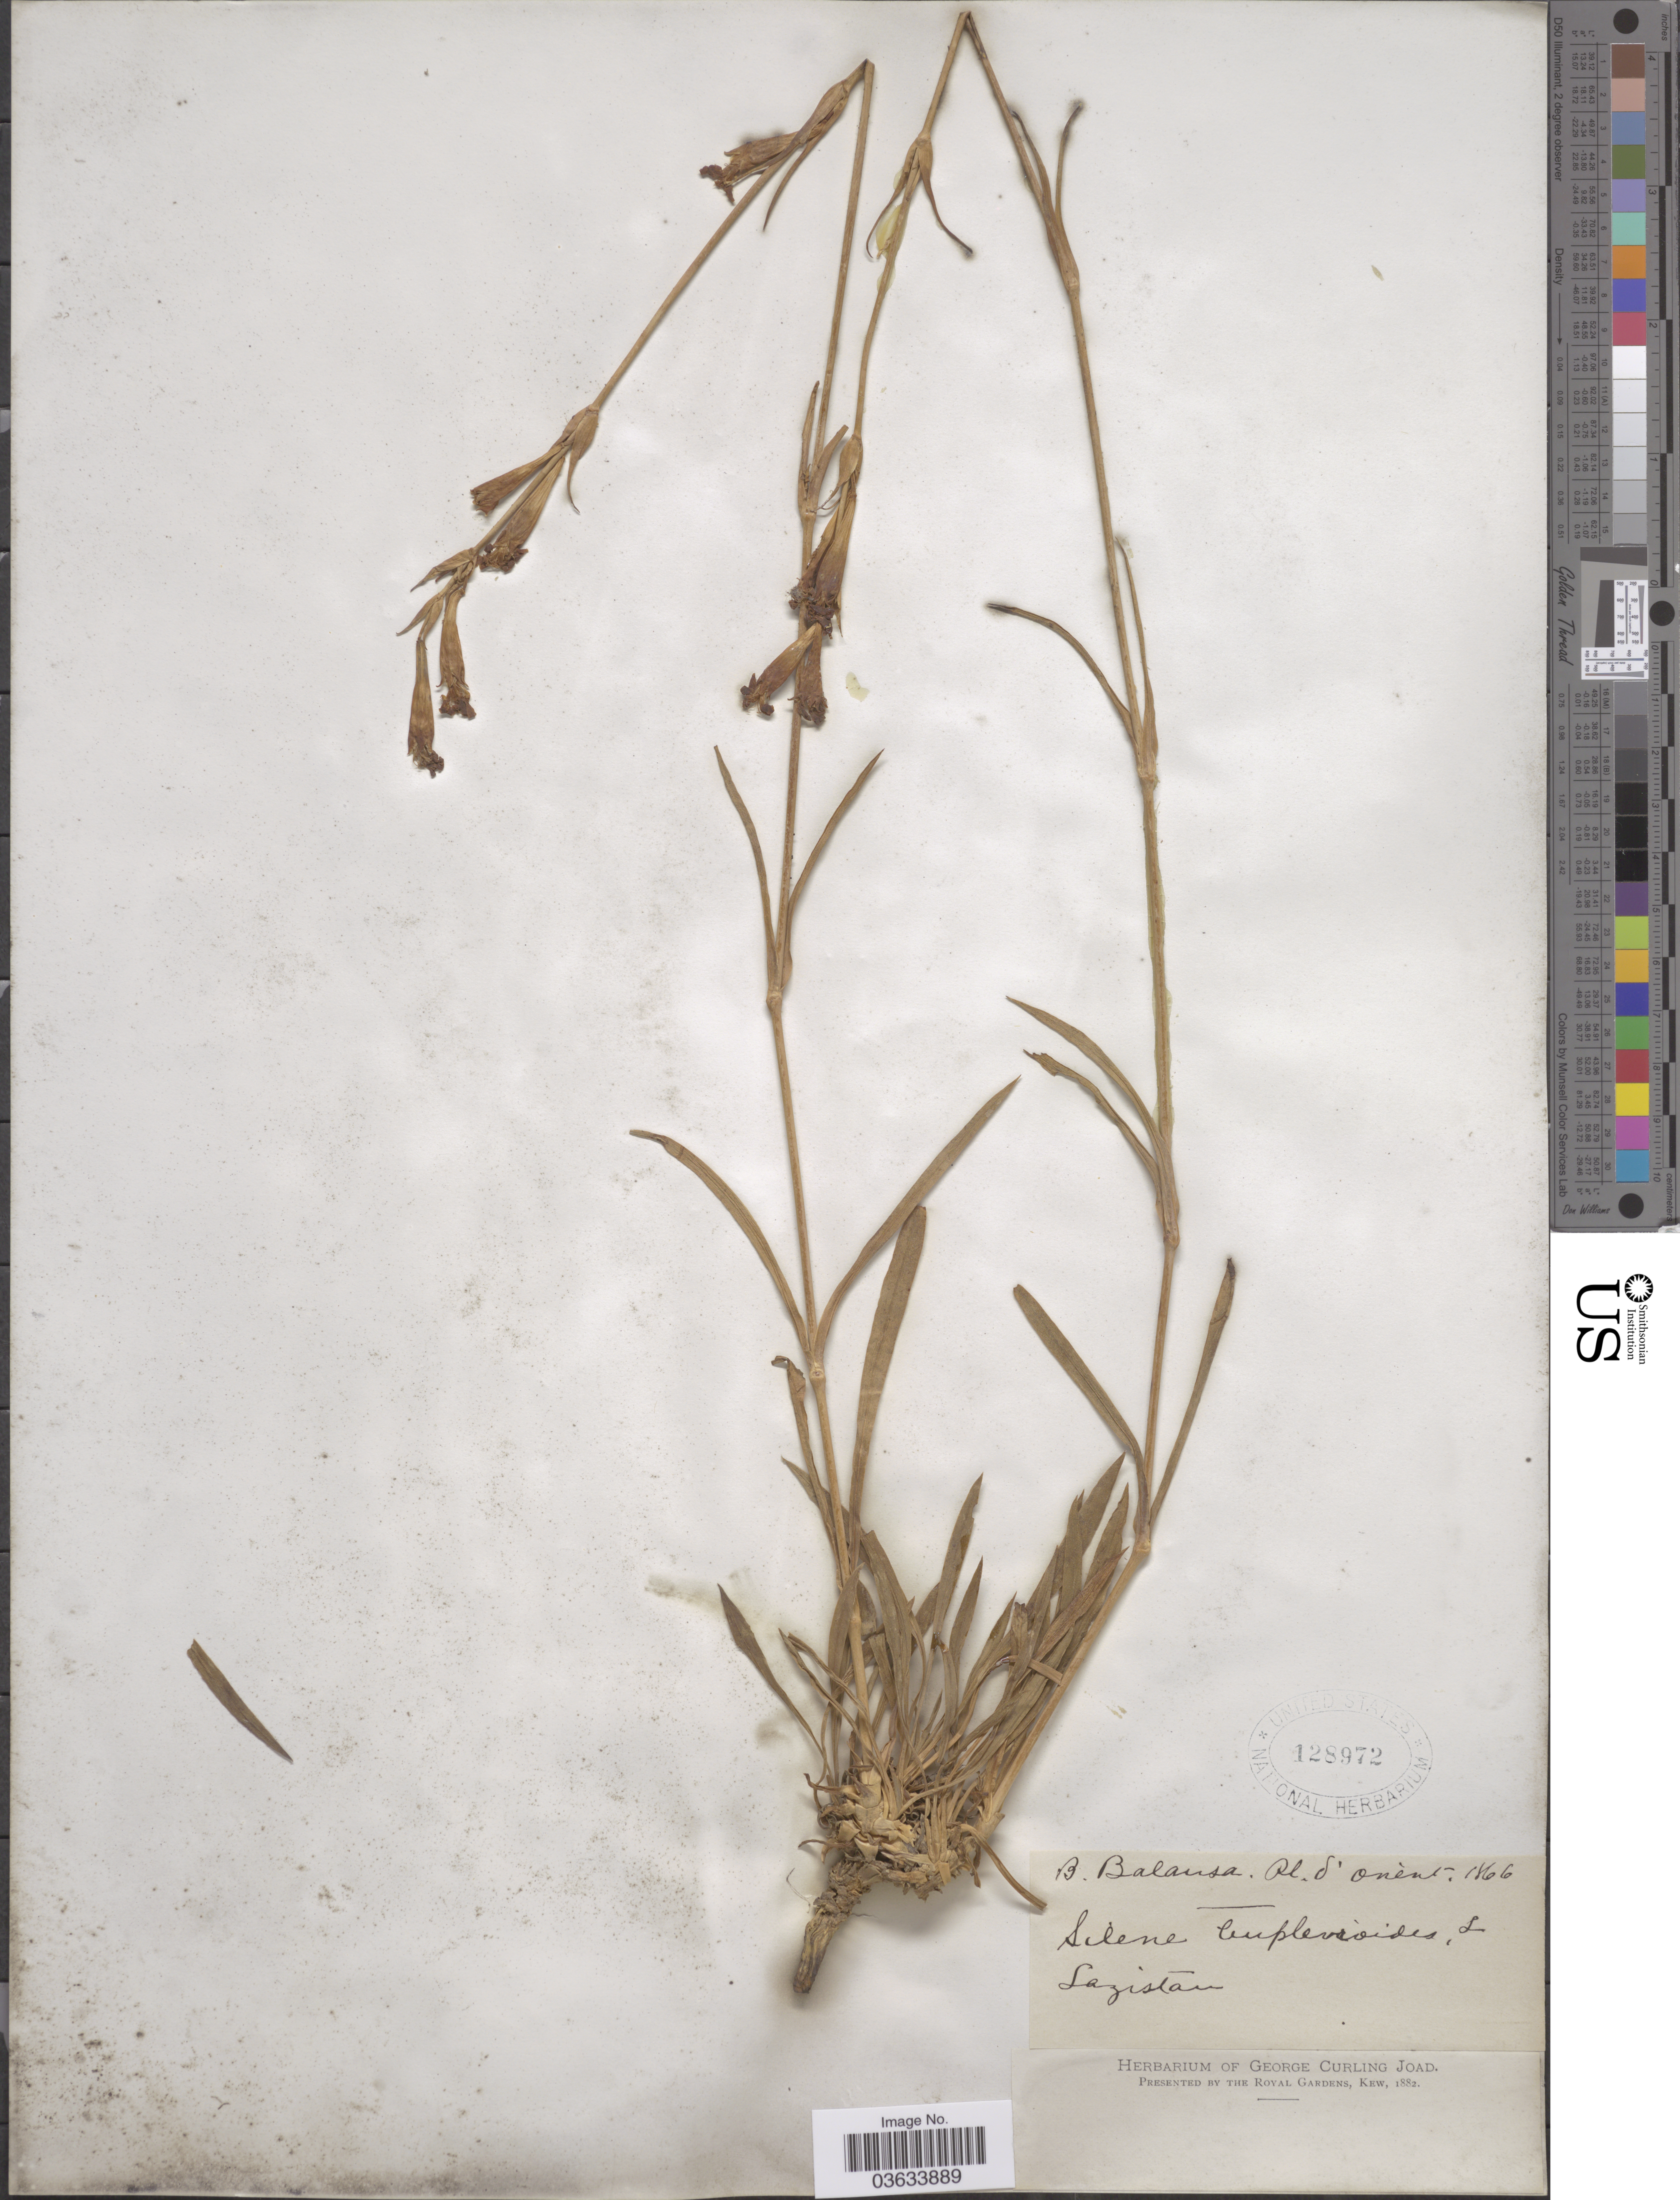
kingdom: Plantae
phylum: Tracheophyta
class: Magnoliopsida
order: Caryophyllales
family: Caryophyllaceae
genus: Silene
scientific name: Silene bupleuroides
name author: L.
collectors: B. Balansa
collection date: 1866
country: Turkey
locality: Orient. Lazistan.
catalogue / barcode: US 128972